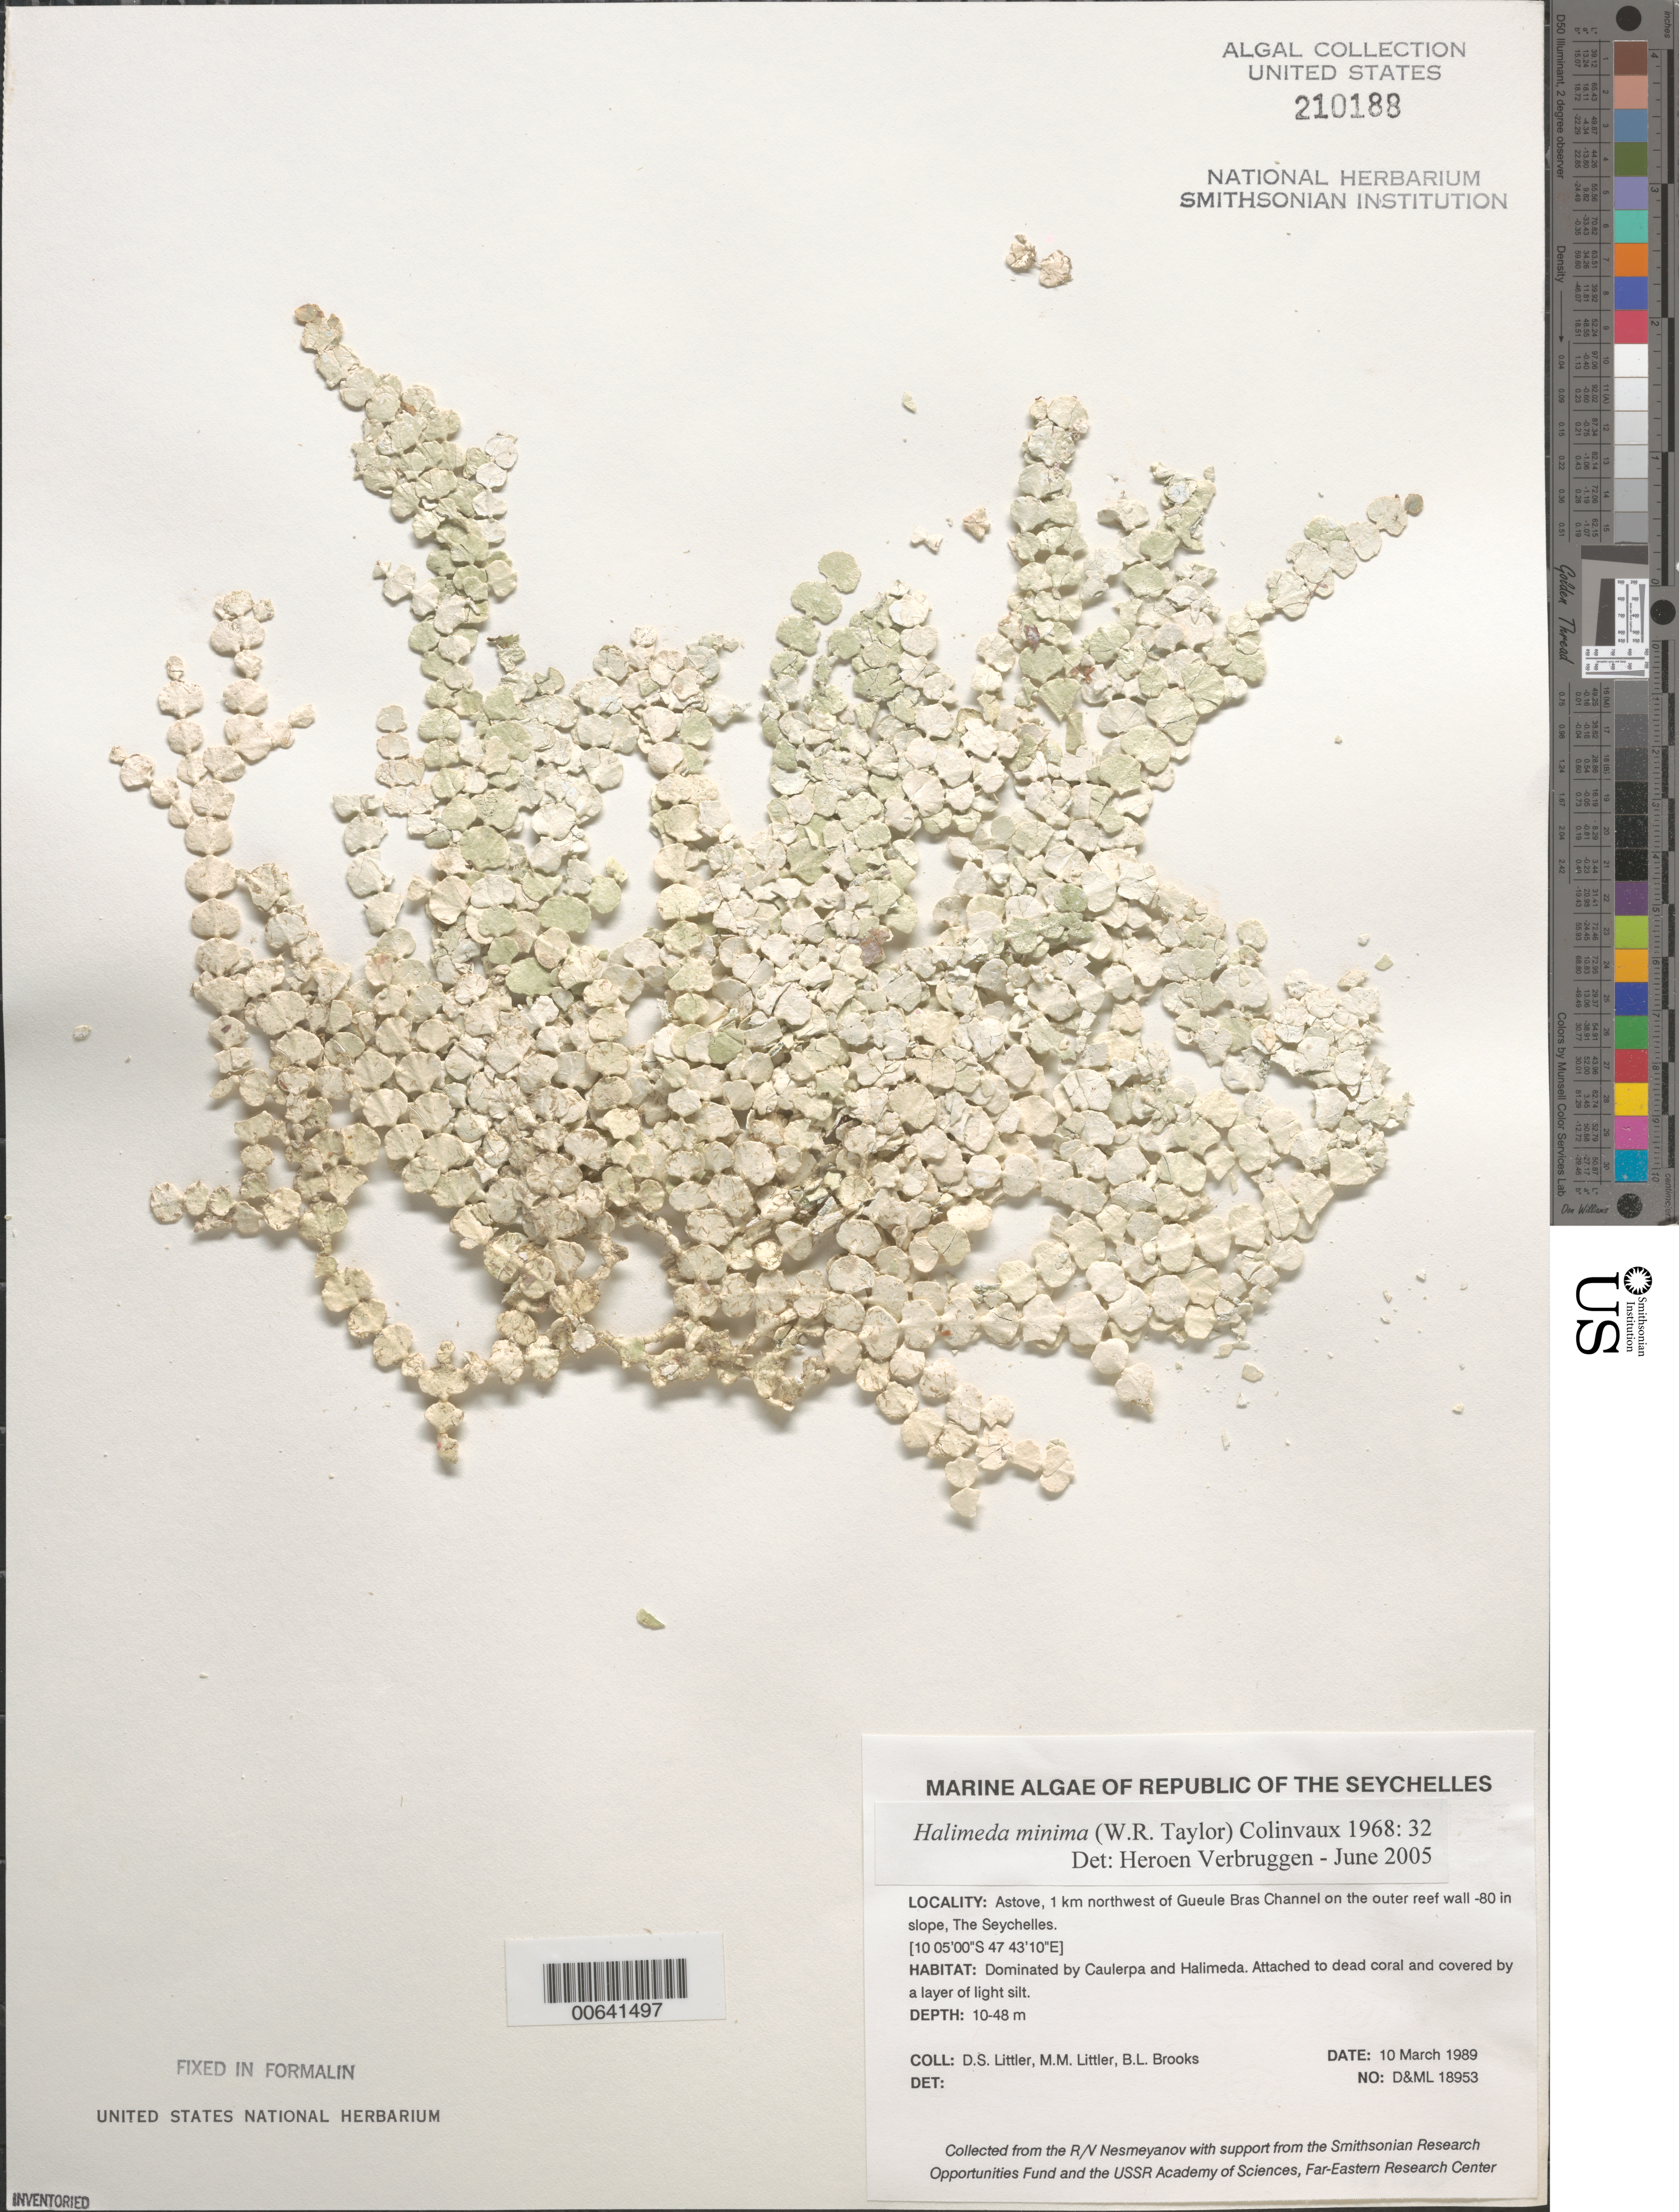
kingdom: Plantae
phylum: Chlorophyta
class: Ulvophyceae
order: Bryopsidales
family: Halimedaceae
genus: Halimeda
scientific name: Halimeda minima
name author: (W.R. Taylor) Hillis-Colinvaux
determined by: Verbruggen, H.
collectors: D. S. Littler, M. M. Littler & B. Brooks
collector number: D&ML 18953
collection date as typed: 28 Feb 1989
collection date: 1989-03-10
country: Seychelles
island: Astove Atoll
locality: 1 km northwest of Gueule Bras Channel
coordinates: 10 05'00"S, 47 43'10"E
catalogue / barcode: US 210188